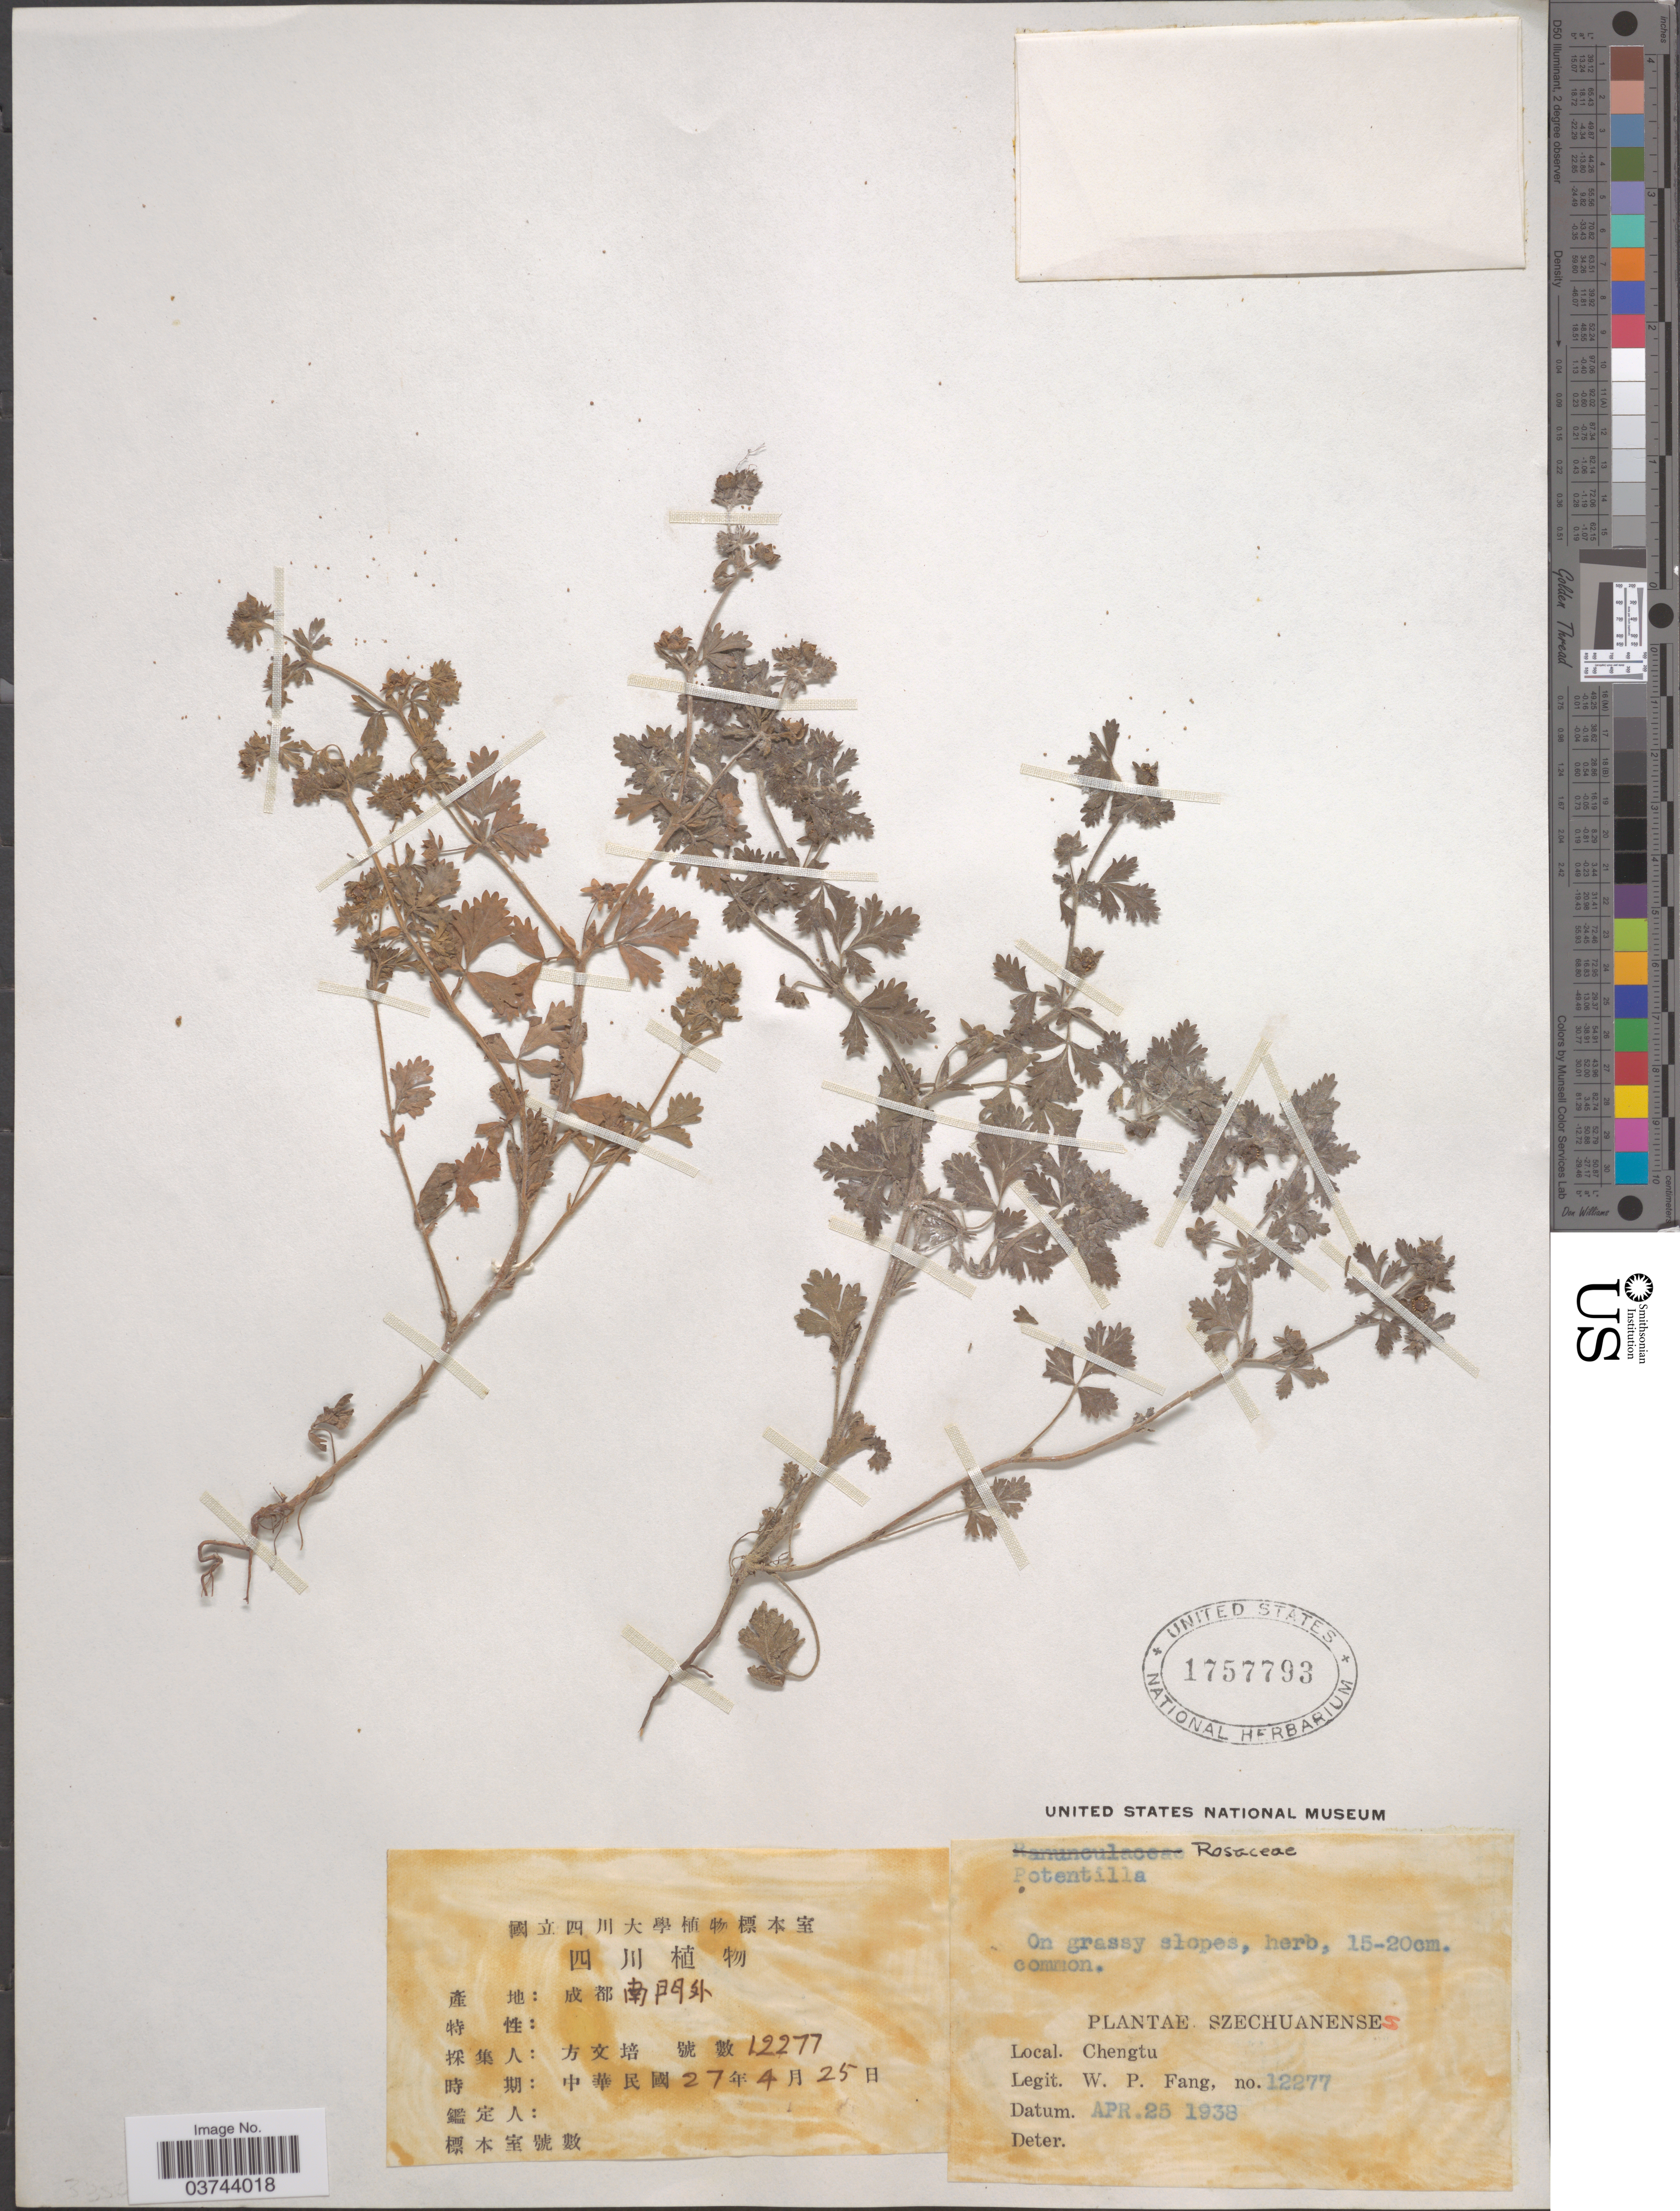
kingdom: Plantae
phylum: Tracheophyta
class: Magnoliopsida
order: Rosales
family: Rosaceae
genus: Potentilla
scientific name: Potentilla sp.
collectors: W. P. Fang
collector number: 12277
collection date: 1938-04-25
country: China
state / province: Sichuan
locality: Szechuanense. Chengtu.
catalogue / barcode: US 1757793